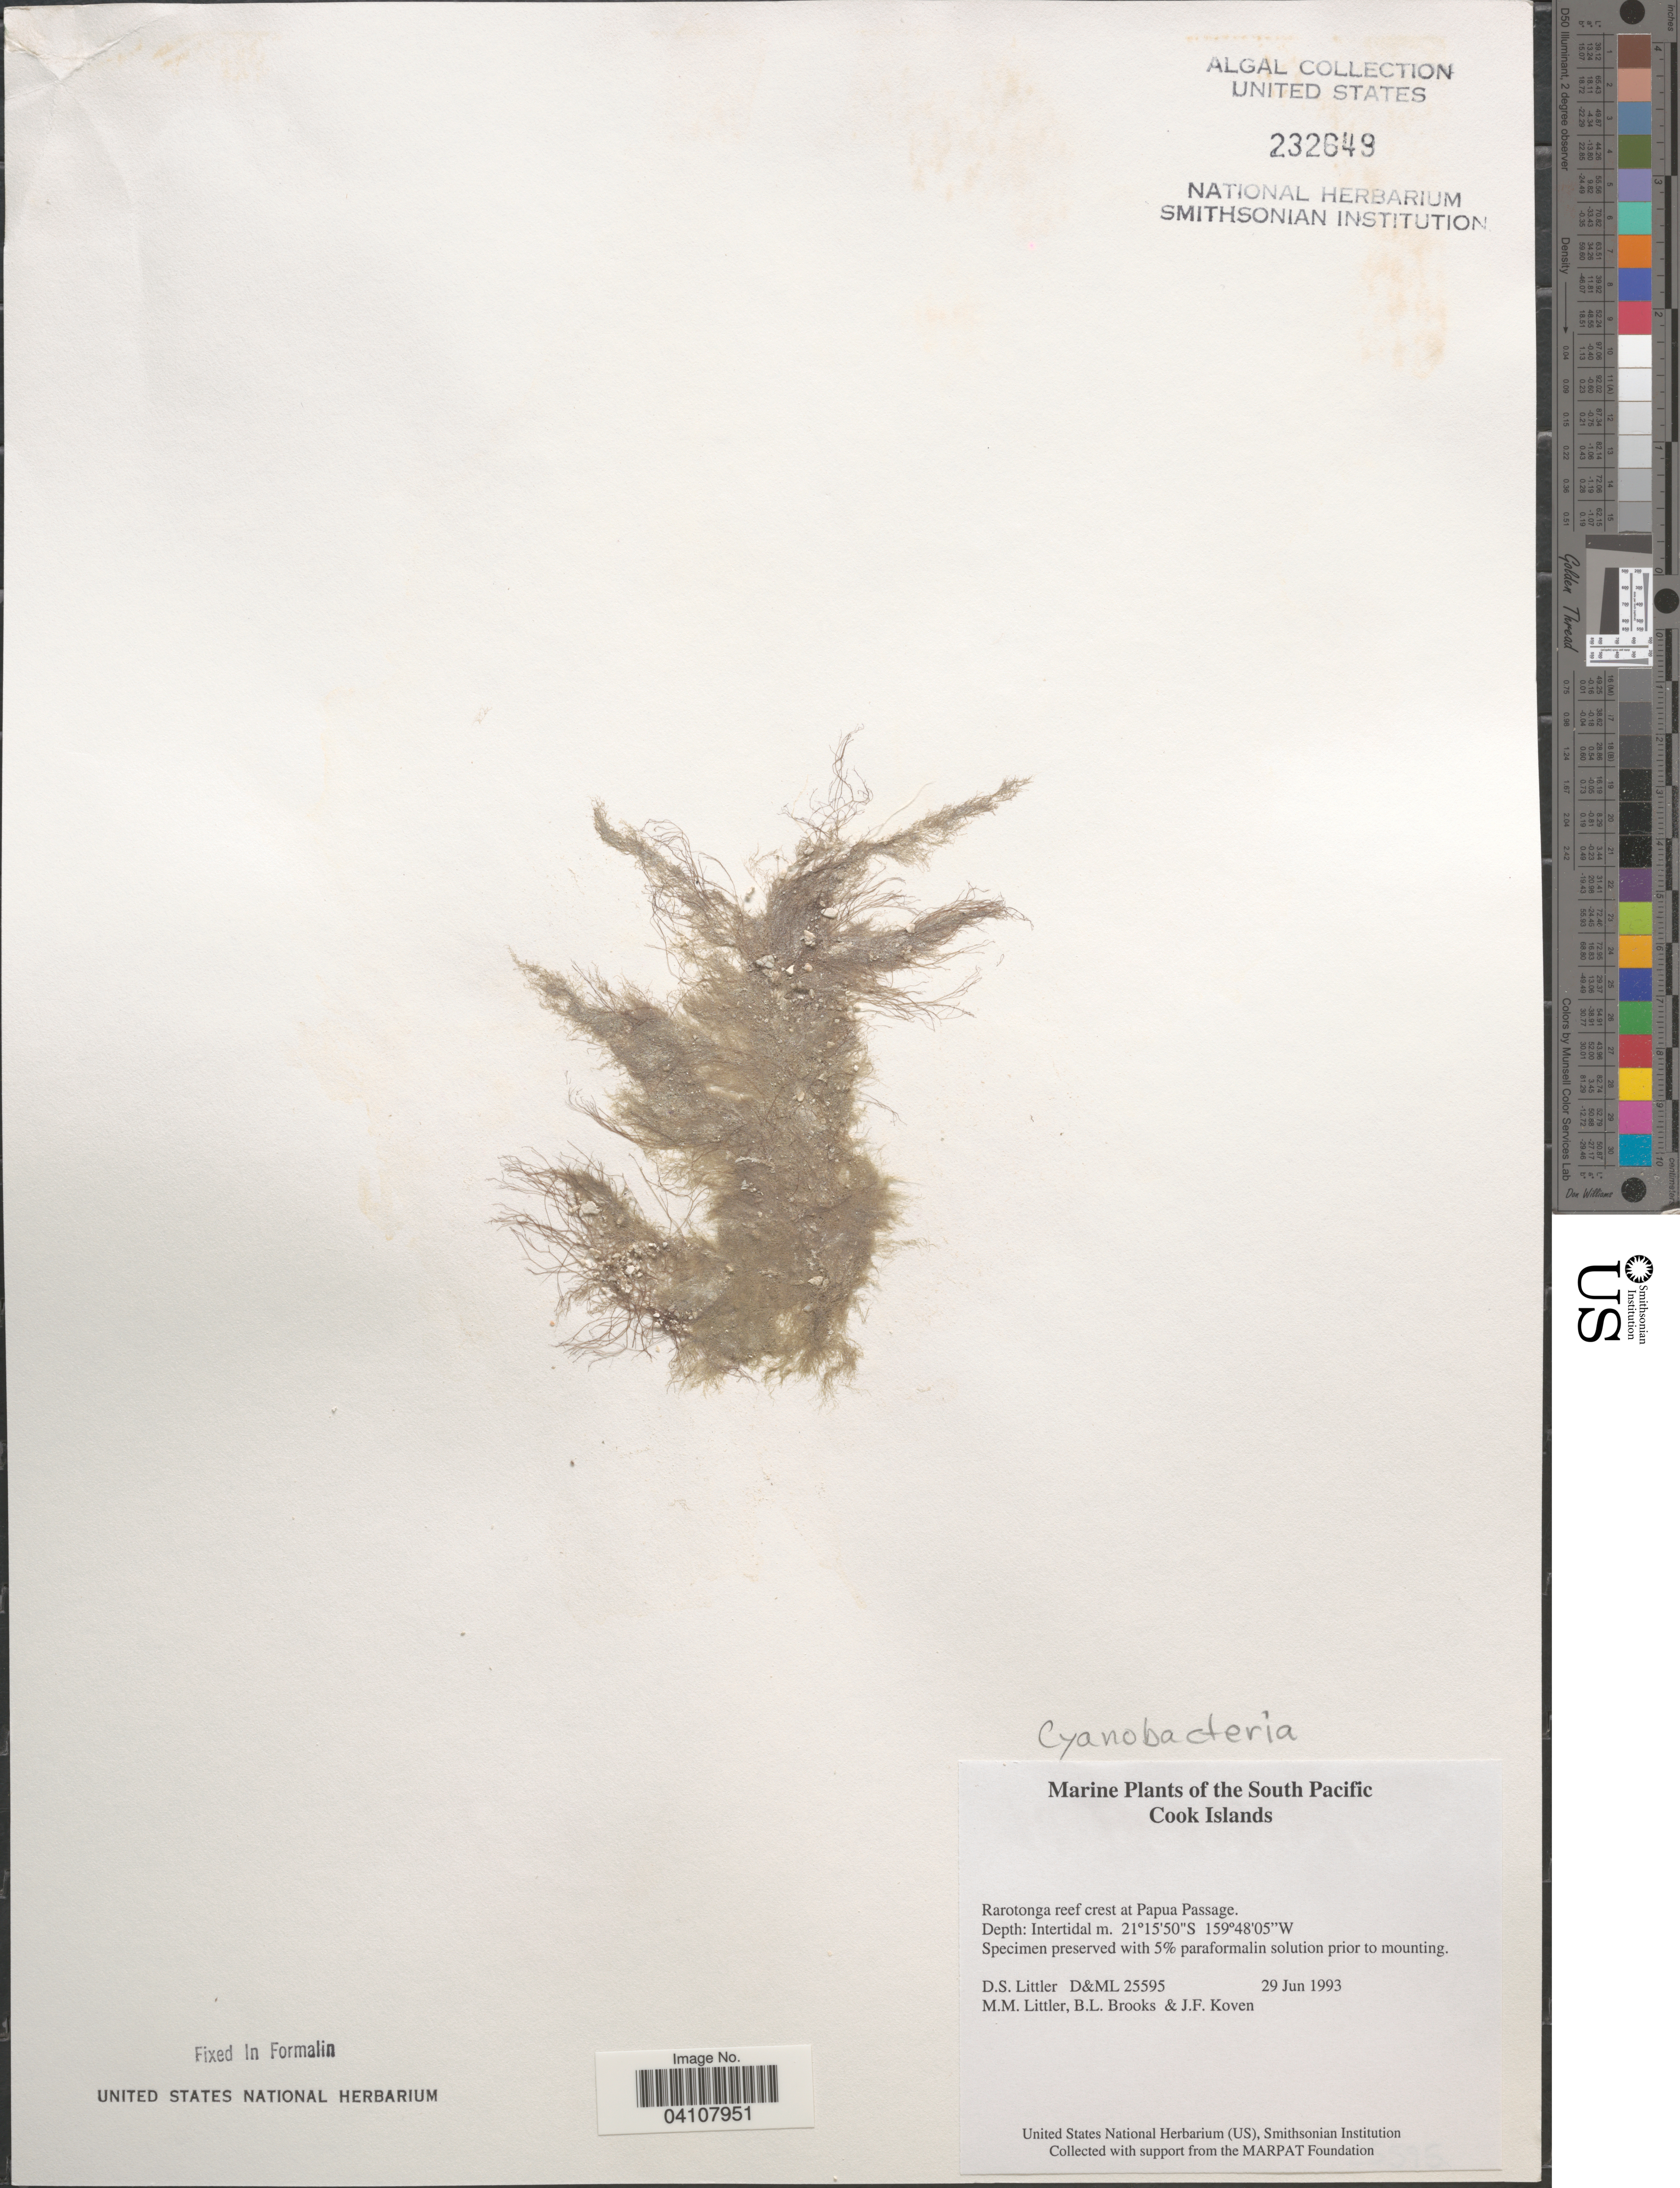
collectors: D. S. Littler, B. Brooks & J. Koven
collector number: D&ML25595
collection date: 1993-06-29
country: Cook Islands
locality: The South Pacific. Rarotonga reef crest at Papua Passage.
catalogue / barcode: US 232649